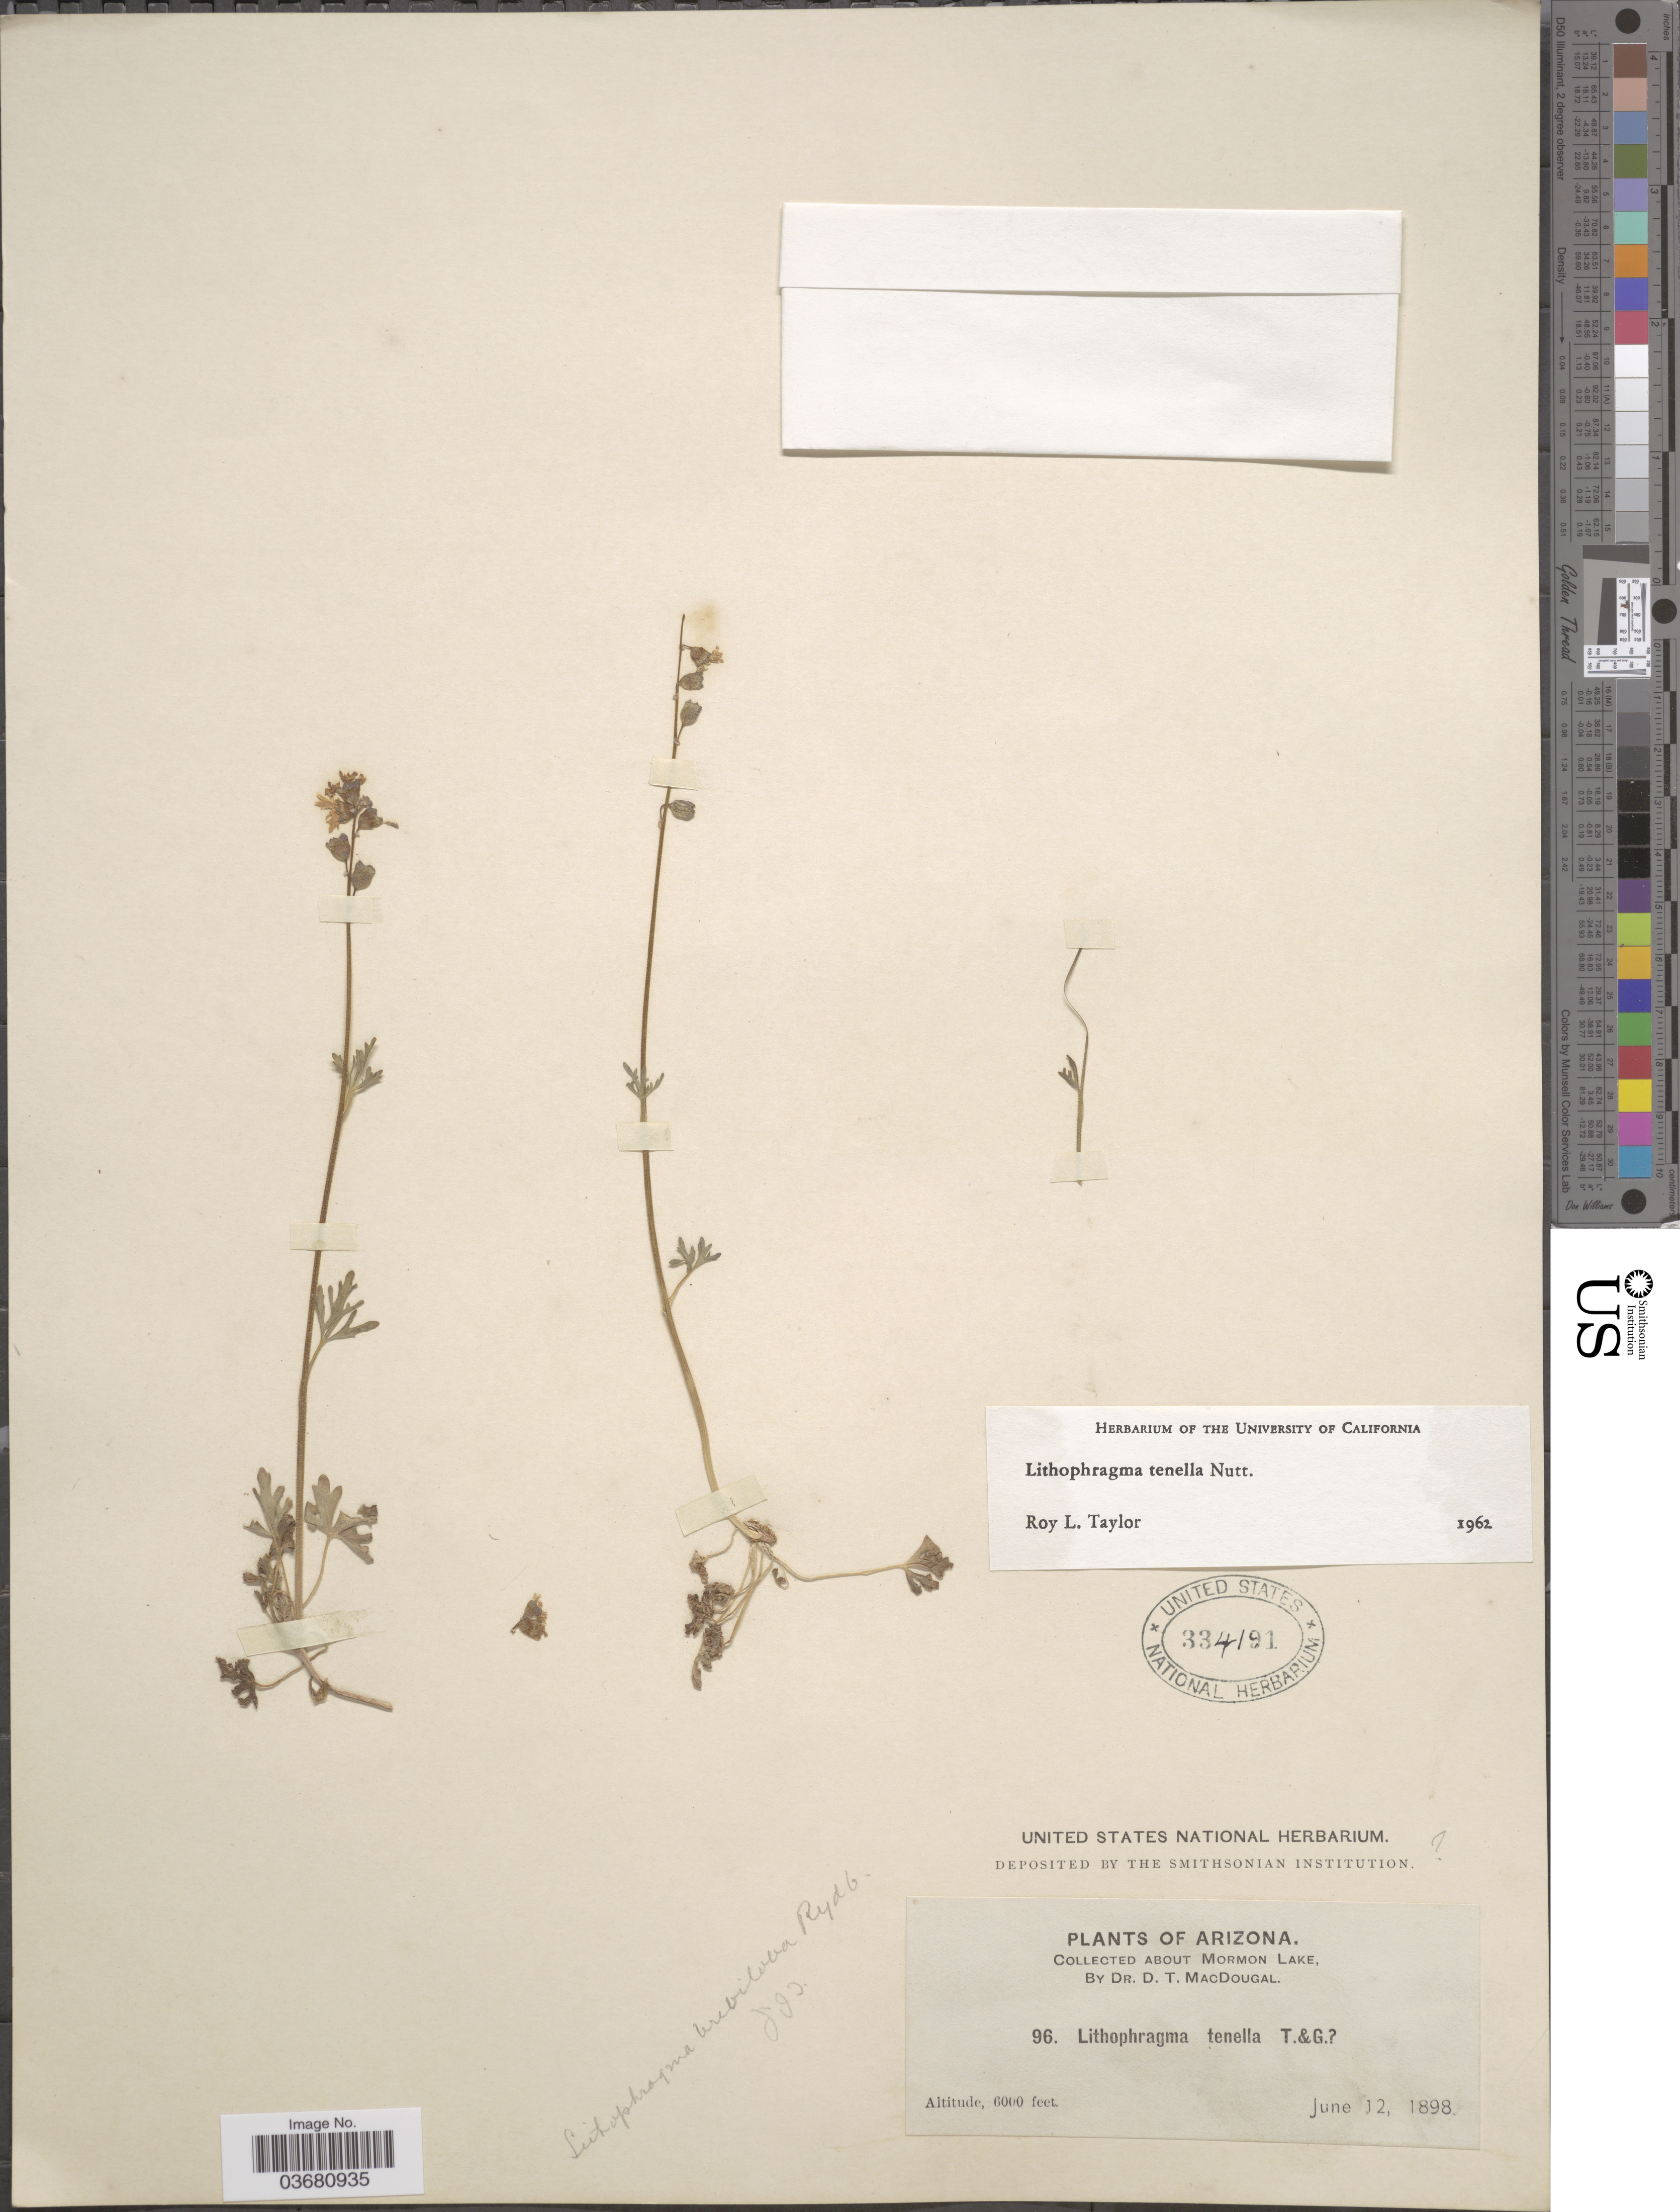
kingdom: Plantae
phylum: Tracheophyta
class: Magnoliopsida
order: Saxifragales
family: Saxifragaceae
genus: Lithophragma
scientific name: Lithophragma tenellum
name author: Nutt.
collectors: D. T. MacDougal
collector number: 96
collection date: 1898-06-12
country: United States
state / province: Arizona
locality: About Mormon Lake.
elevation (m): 1829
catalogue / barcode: US 334191